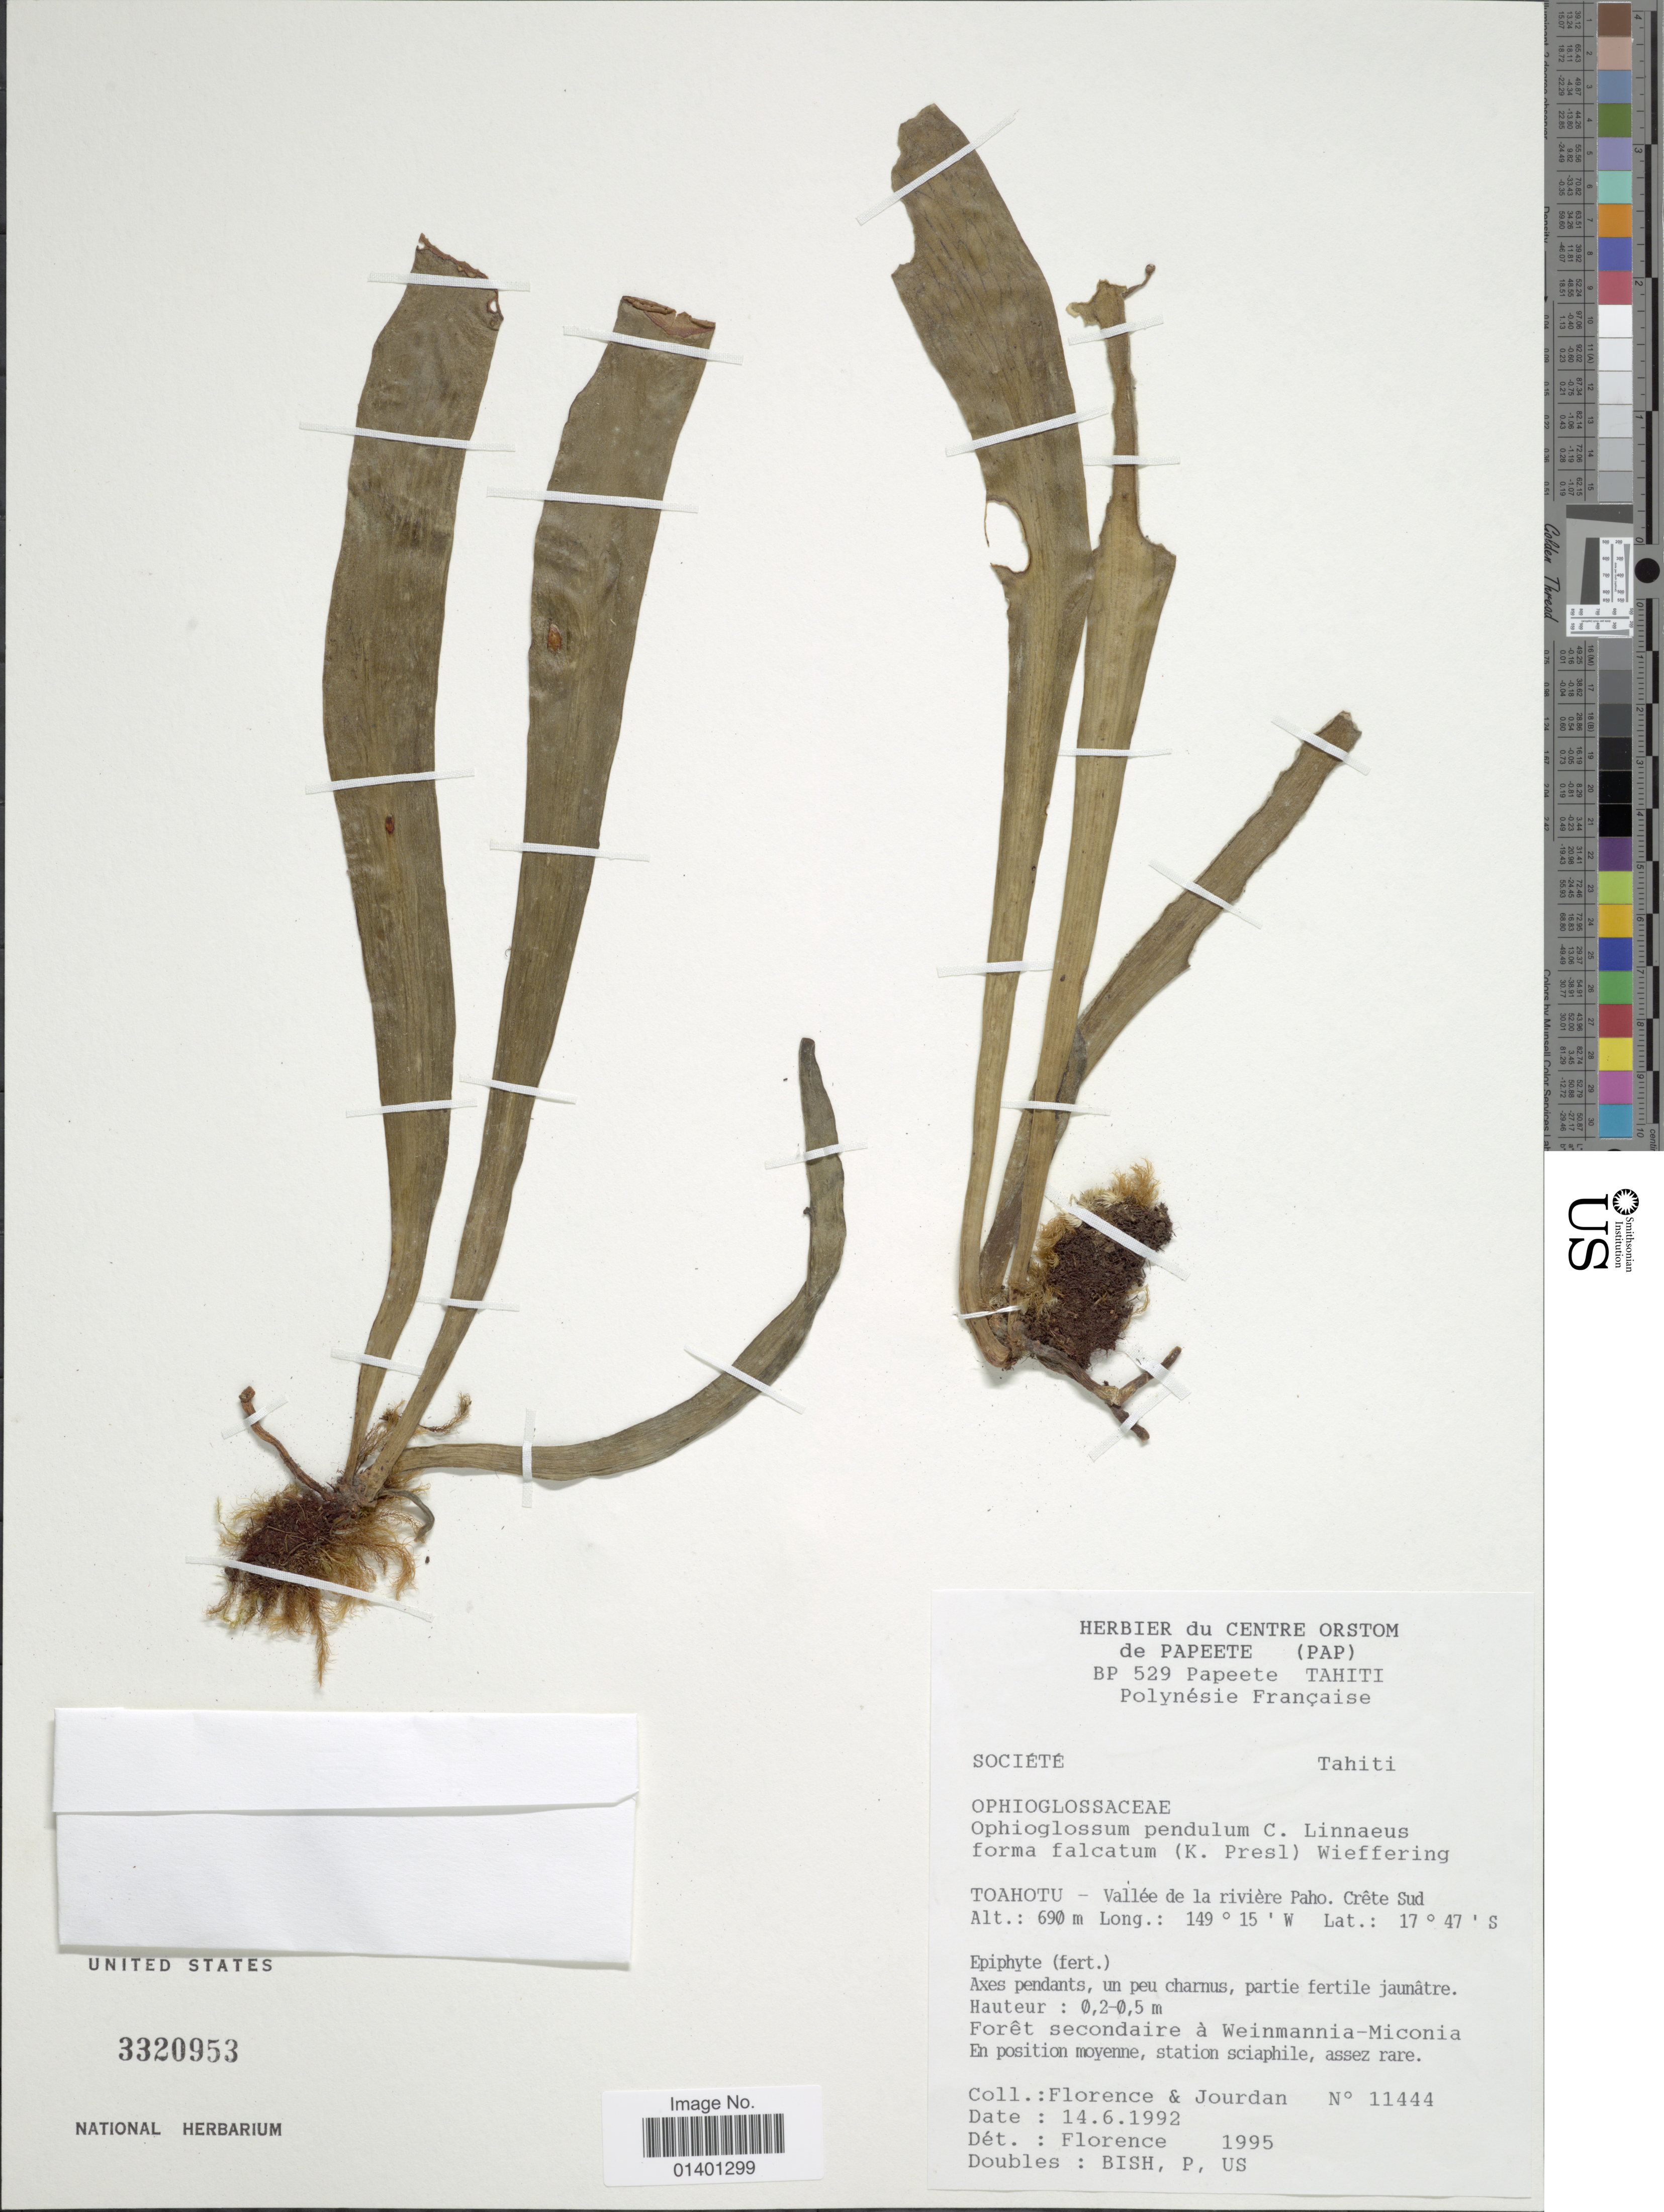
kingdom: Plantae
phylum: Tracheophyta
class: Polypodiopsida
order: Ophioglossales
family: Ophioglossaceae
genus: Ophioderma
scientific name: Ophioderma pendulum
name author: (L.) C. Presl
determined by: Wagner, W. L., (BOT), Smithsonian Institution - National Museum of Natural History (UNITED STATES)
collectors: -. Florence & Jourdan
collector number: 11444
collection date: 1992-06-14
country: French Polynesia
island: Tahiti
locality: Societe Tahiti, Toahotu - vallee de la riviere Paho, Crete Sud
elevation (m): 690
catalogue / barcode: US 3320953